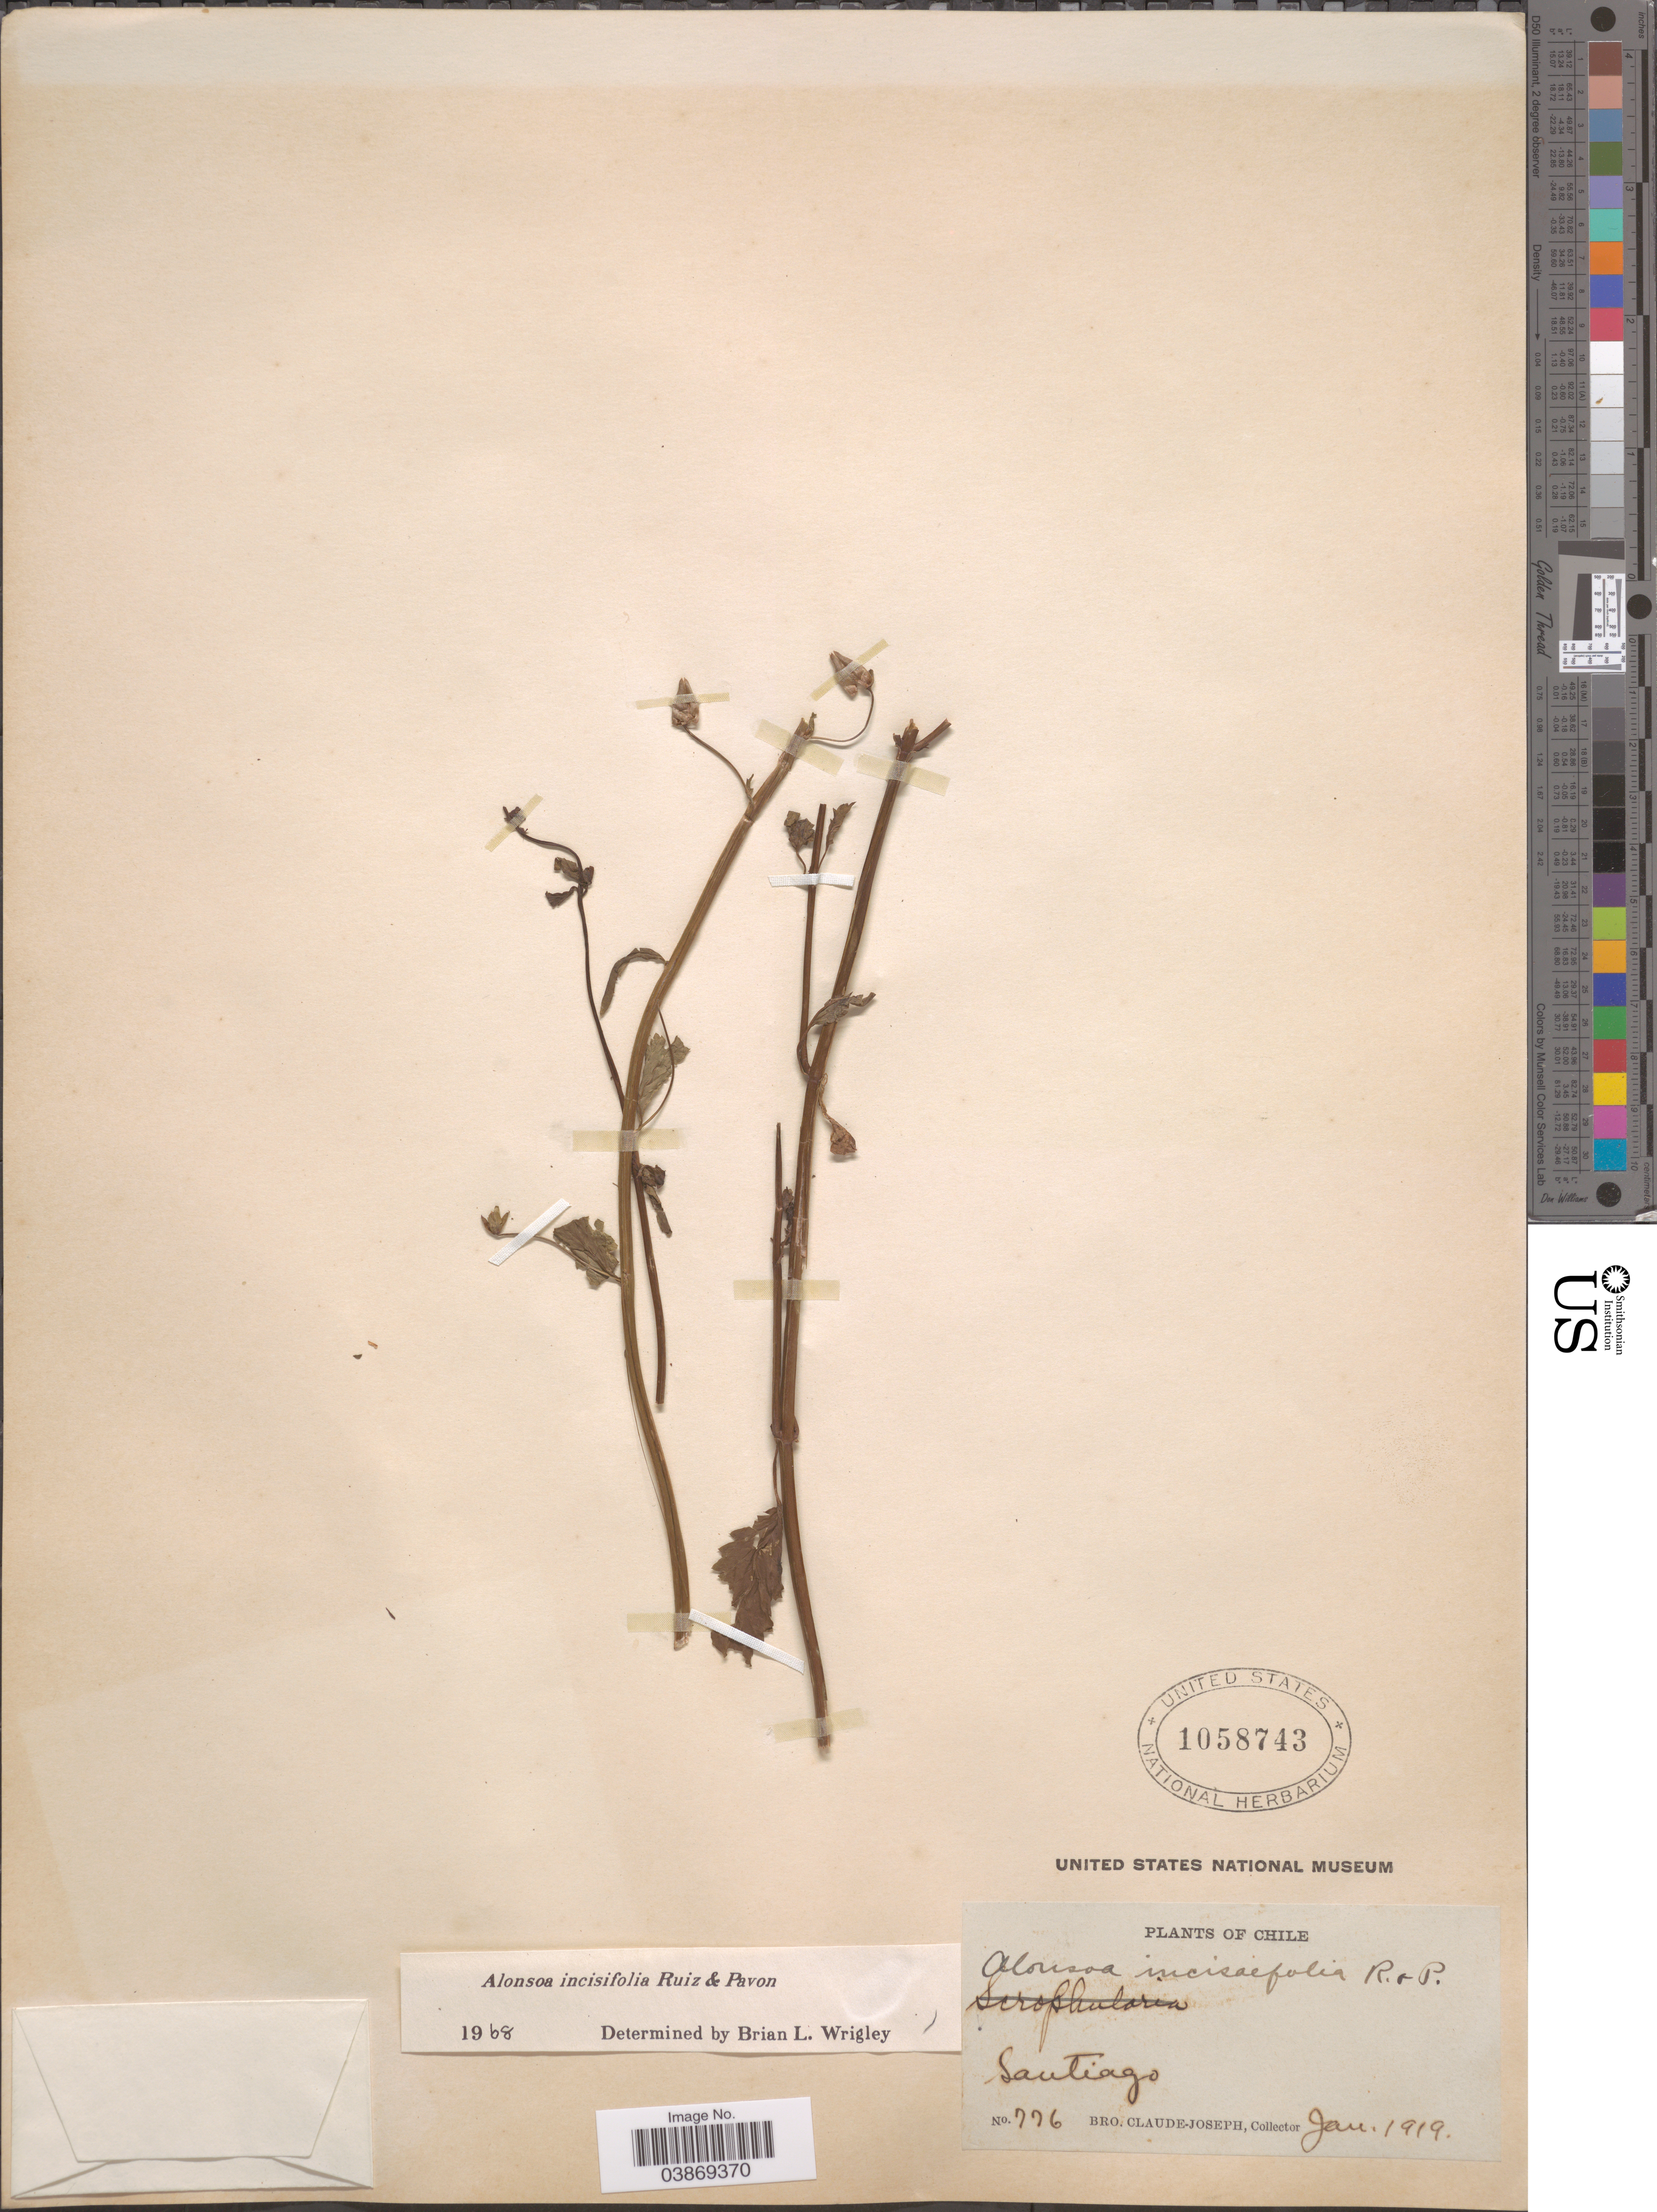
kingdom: Plantae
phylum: Tracheophyta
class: Magnoliopsida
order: Lamiales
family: Scrophulariaceae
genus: Alonsoa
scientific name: Alonsoa incisifolia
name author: Ruiz & Pav.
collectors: Bro. Claude-Joseph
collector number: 776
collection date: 1919-01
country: Chile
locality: Santiago.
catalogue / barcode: US 1058743